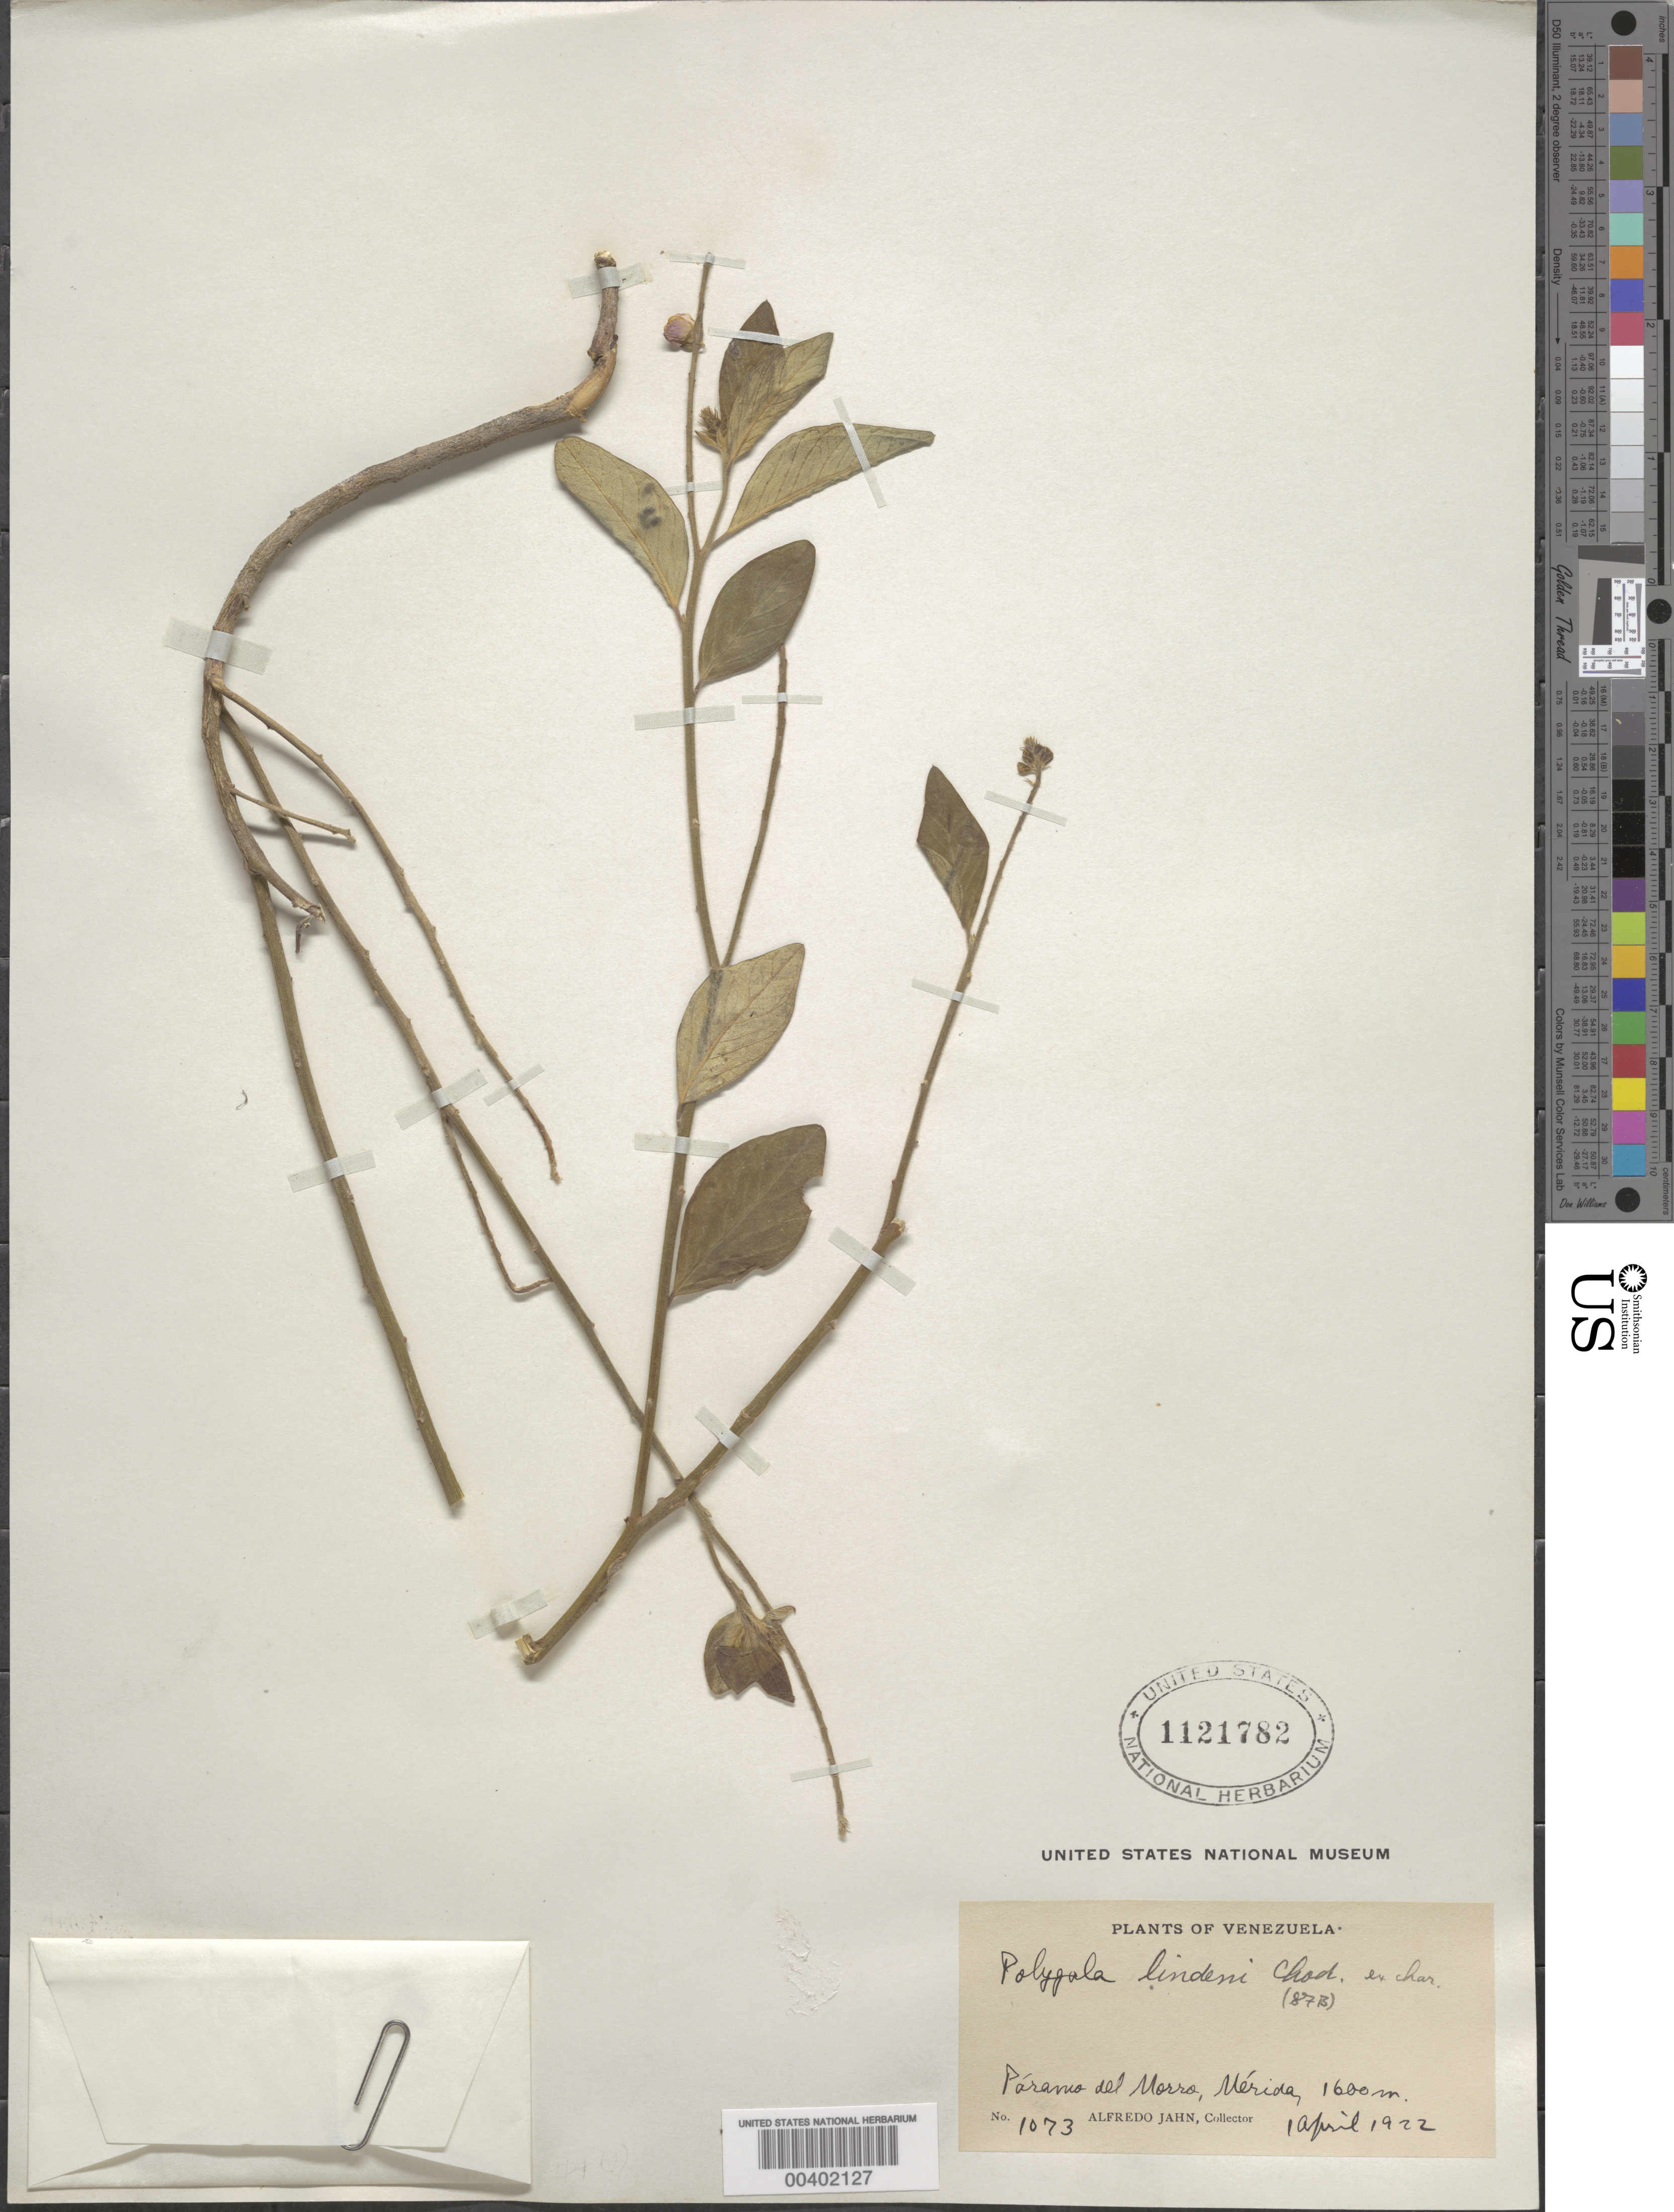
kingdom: Plantae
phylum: Tracheophyta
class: Magnoliopsida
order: Fabales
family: Polygalaceae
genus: Asemeia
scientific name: Asemeia monninoides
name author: (Kunth) J.F.B. Pastore & J.R. Abbott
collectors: A. Jahn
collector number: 1073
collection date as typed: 01 Apr 1922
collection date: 1922-04-01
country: Venezuela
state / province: Mérida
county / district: Libertador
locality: Páramo del Morro Morro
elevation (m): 1600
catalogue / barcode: US 1121782